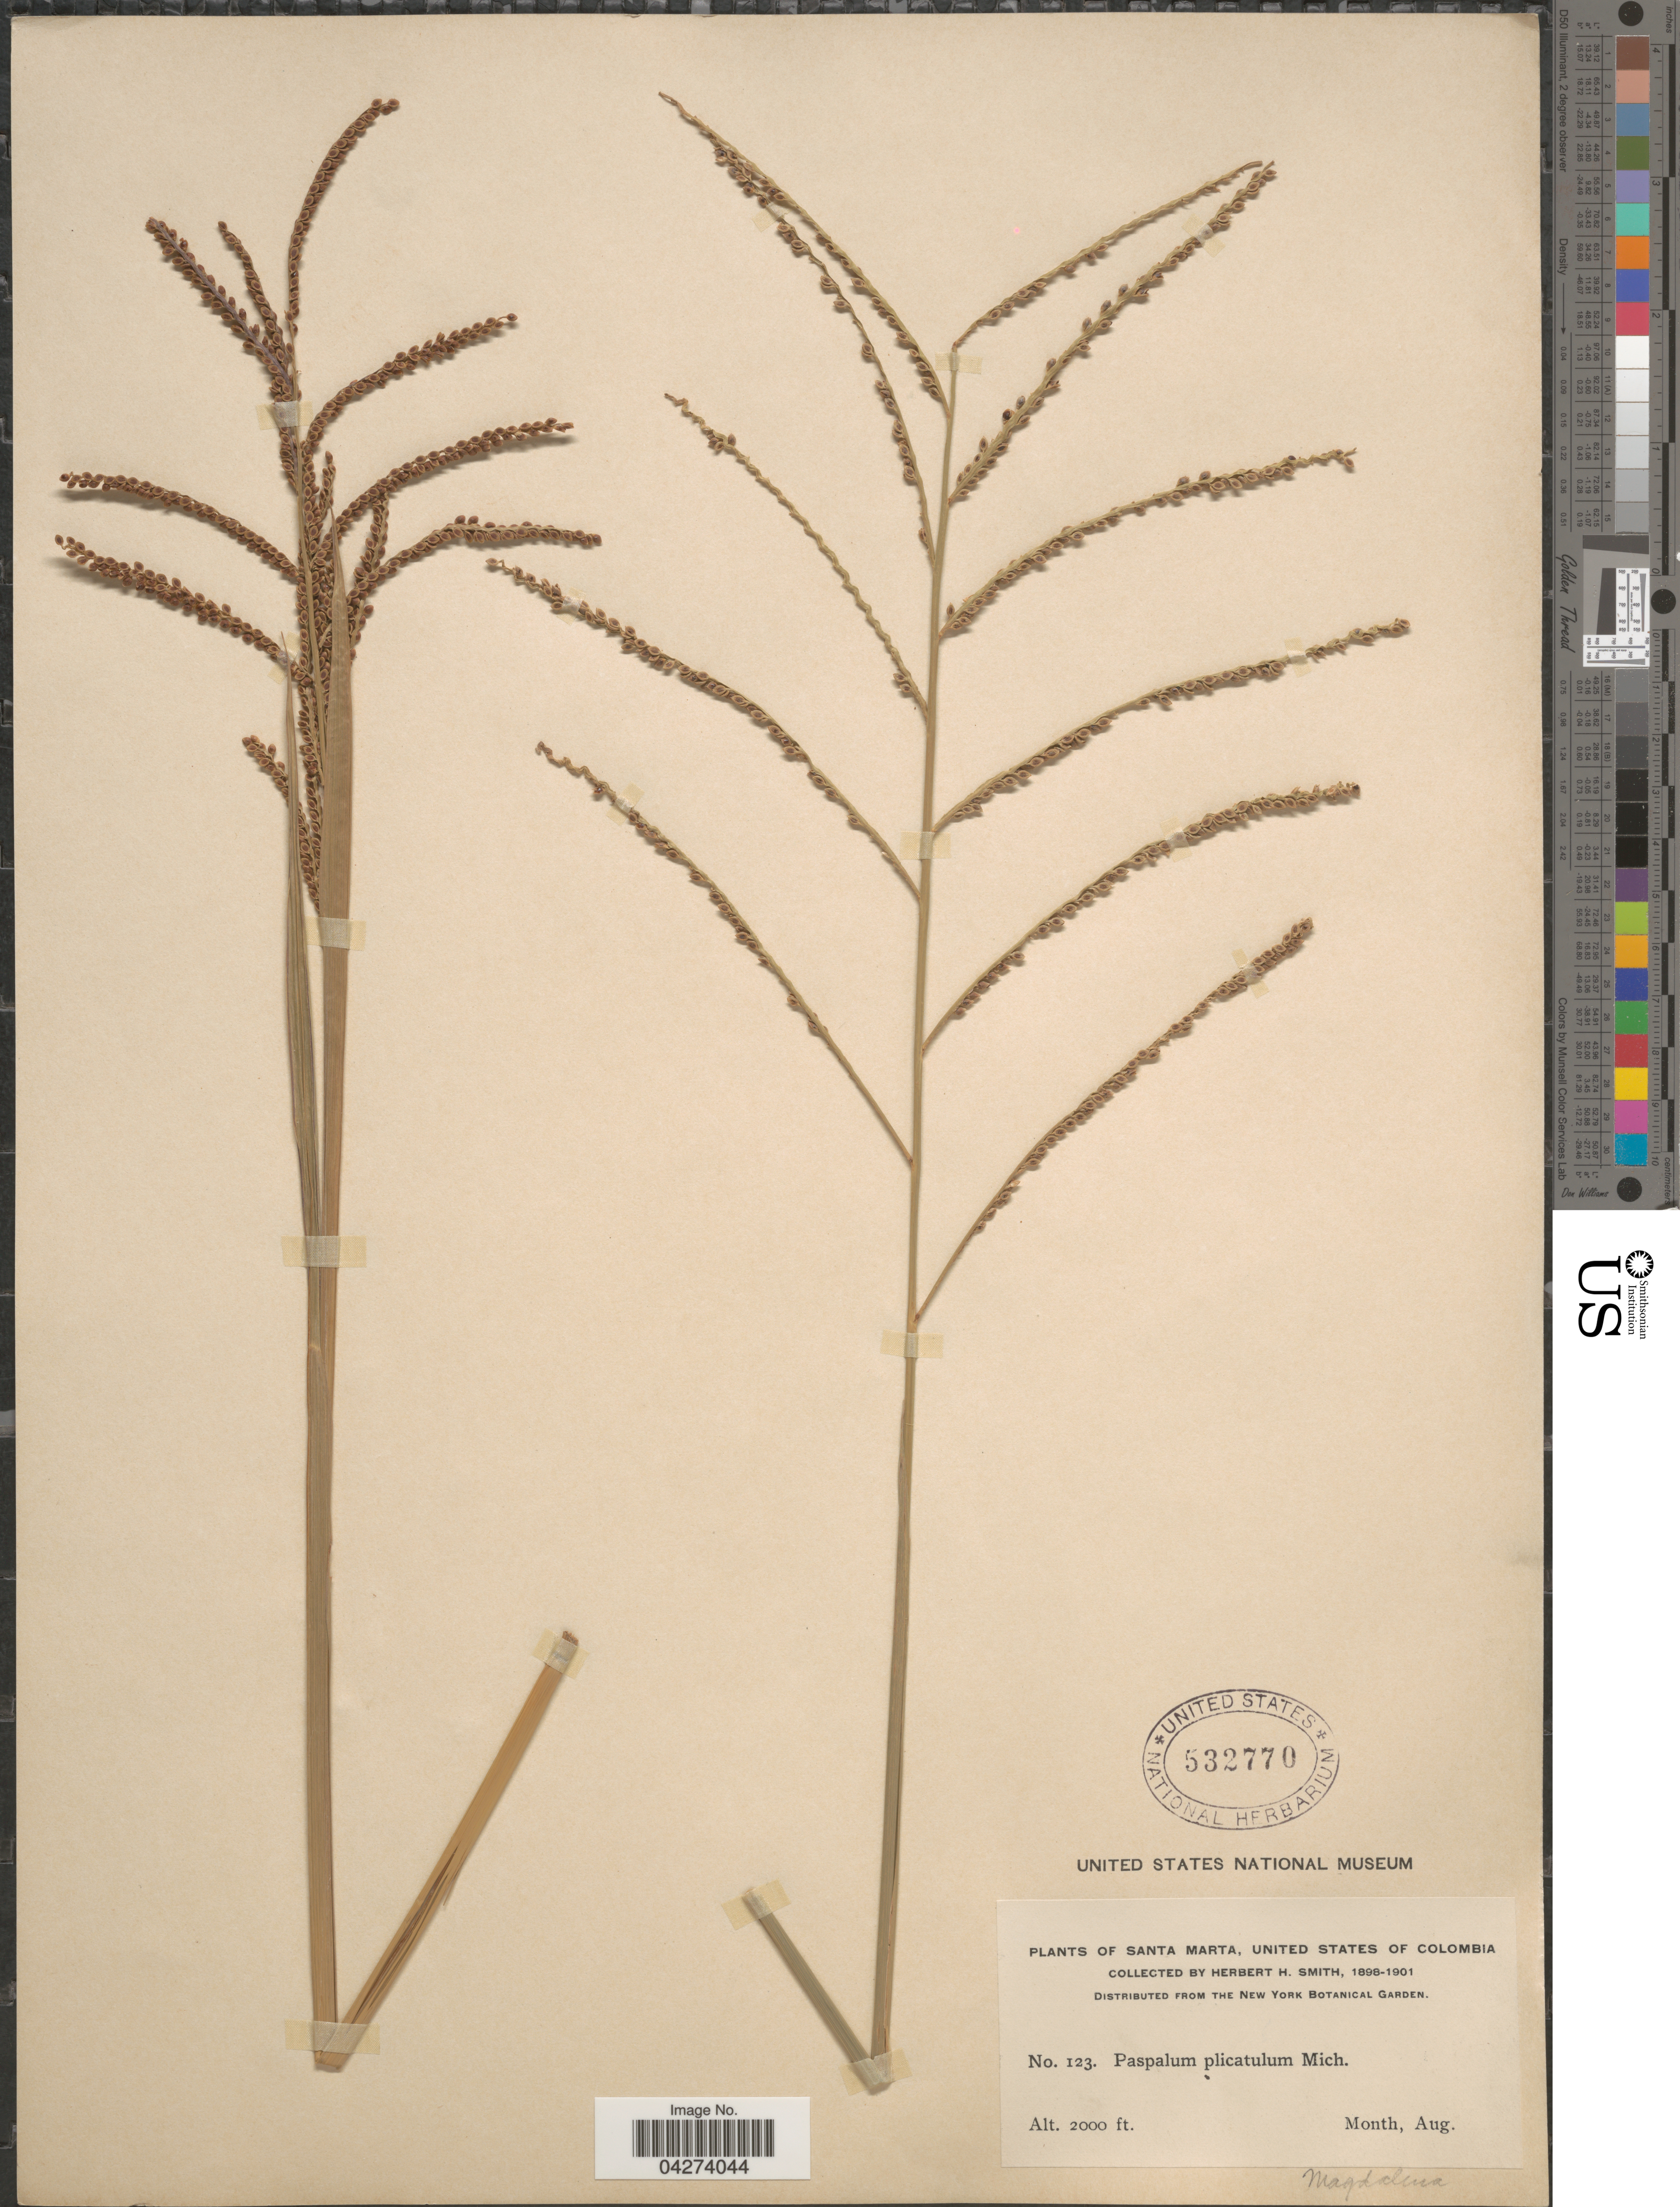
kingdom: Plantae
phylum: Tracheophyta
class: Liliopsida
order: Poales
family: Poaceae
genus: Paspalum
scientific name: Paspalum plicatulum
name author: Michx.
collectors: Herbert H. Smith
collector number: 123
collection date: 1898-08/1901-08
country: Colombia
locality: Santa Marta, United States of Colombia.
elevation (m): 610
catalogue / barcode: US 532770